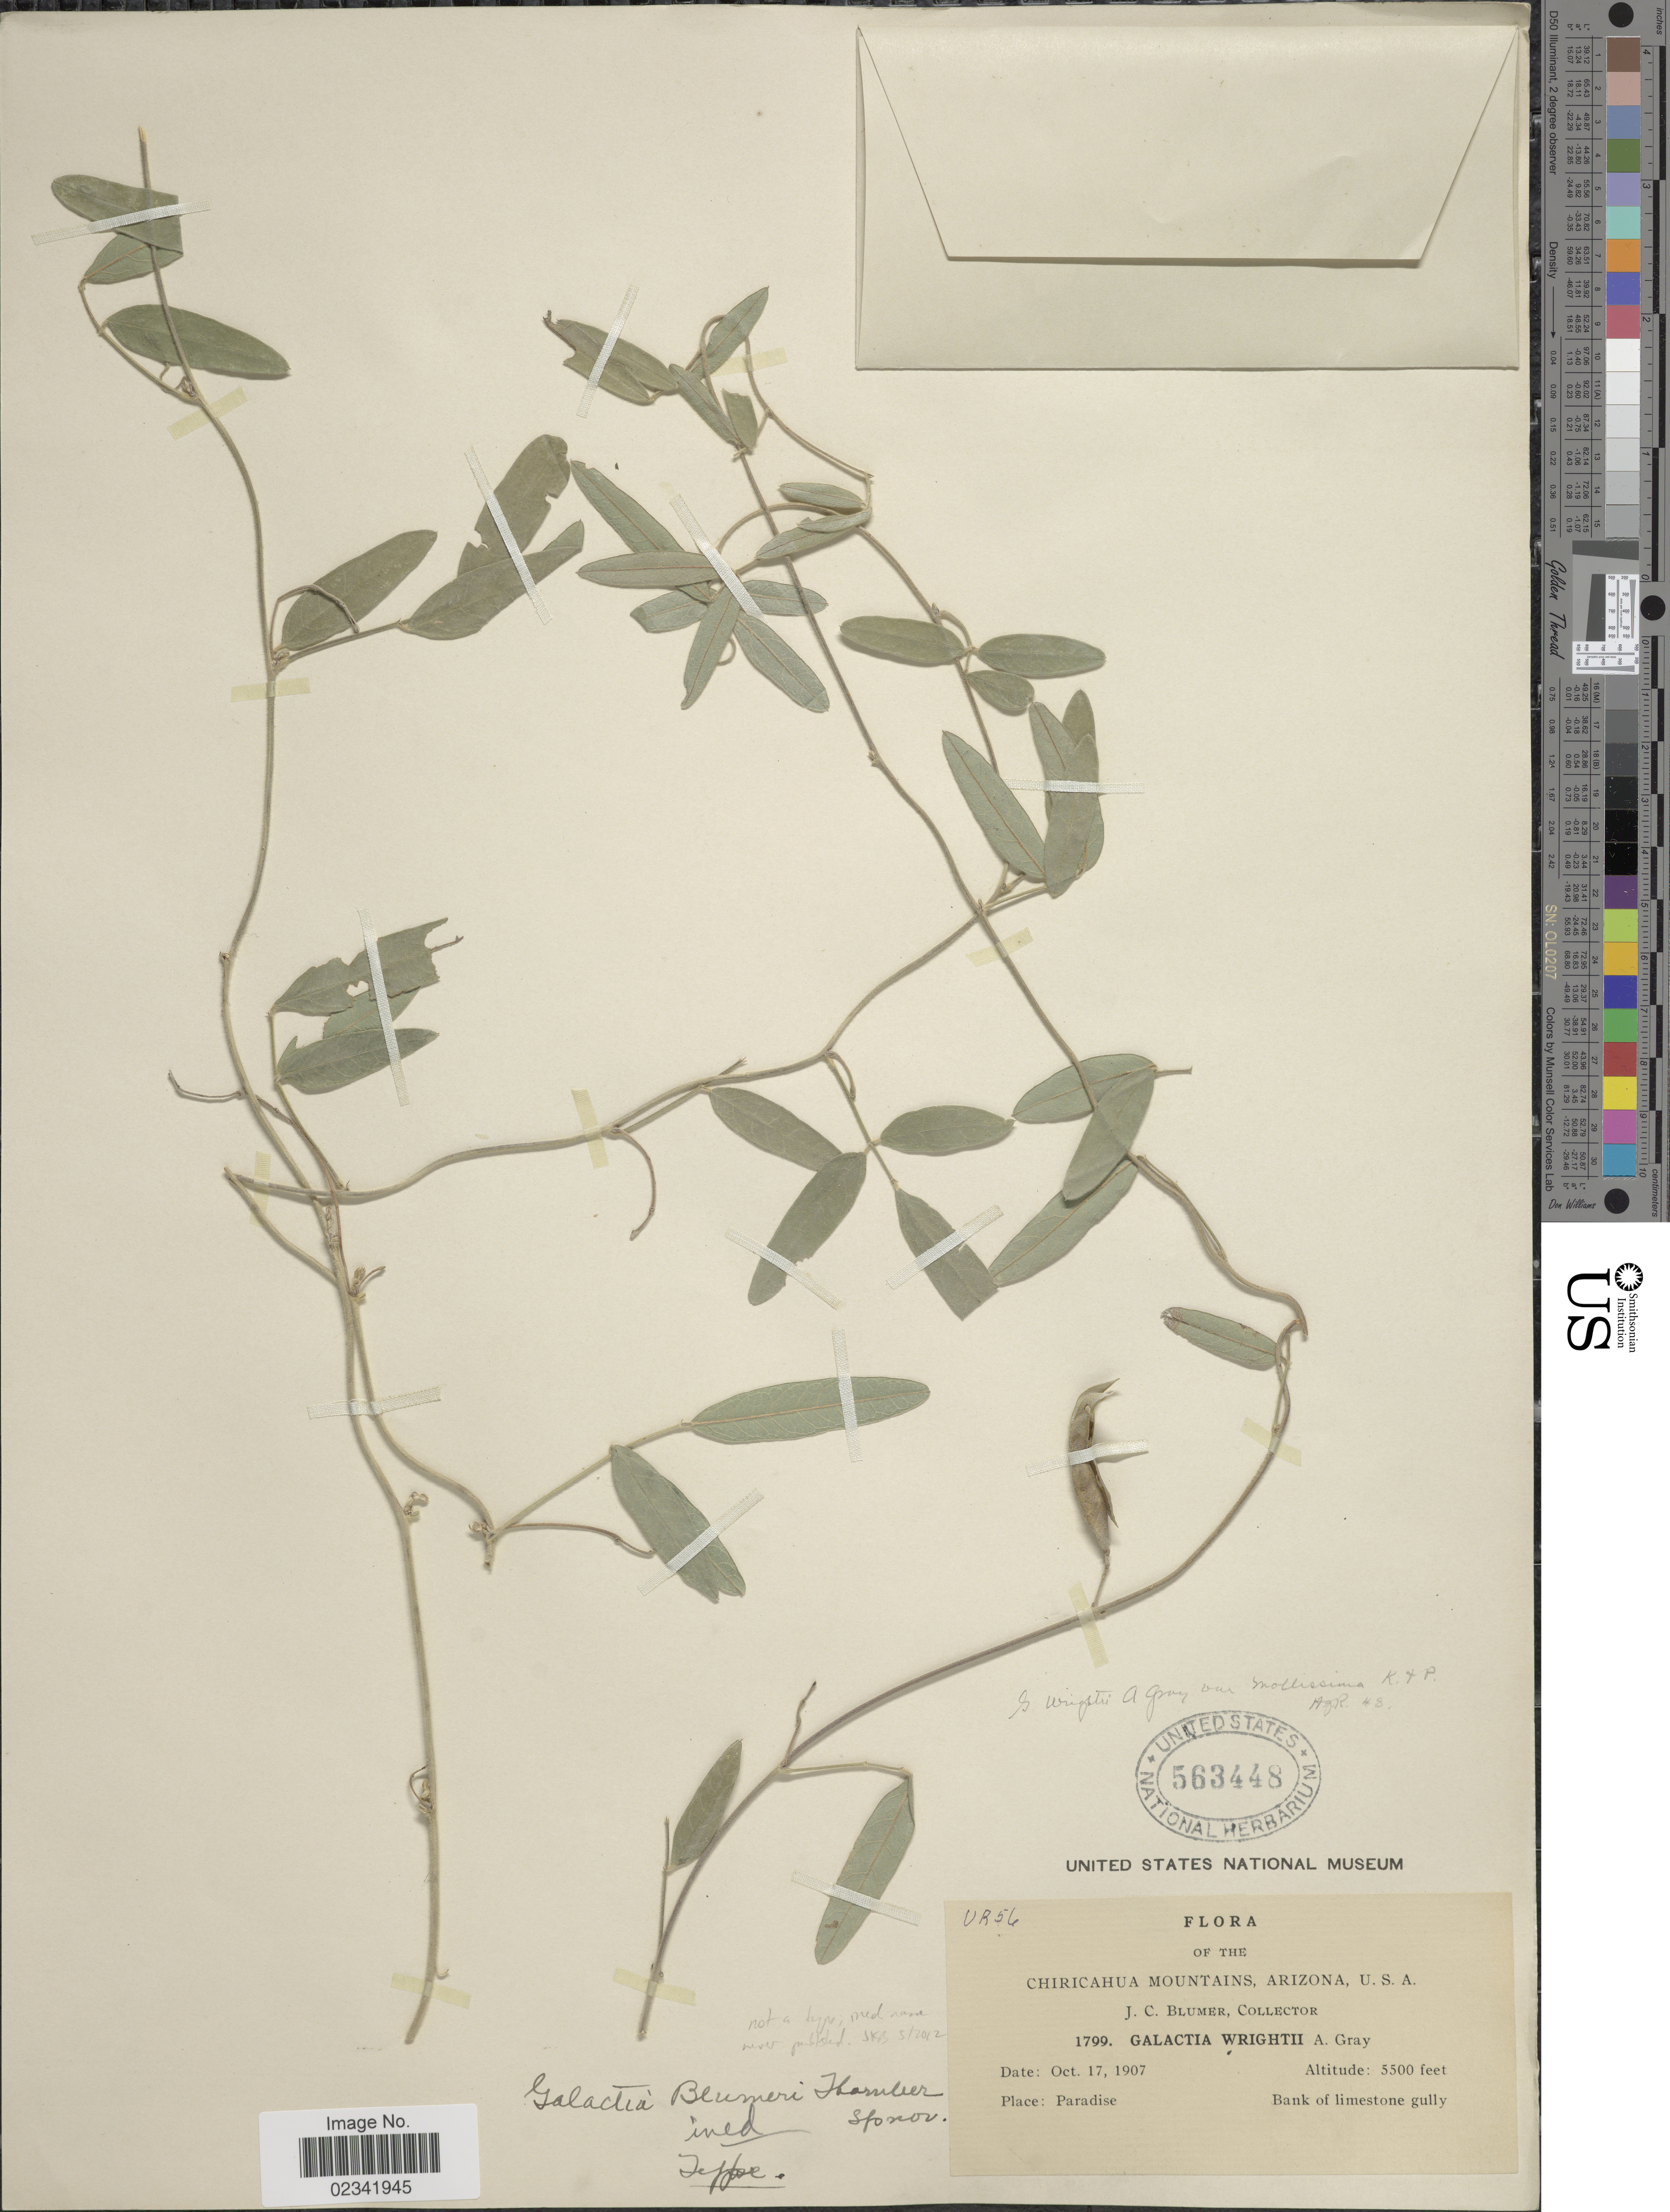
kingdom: Plantae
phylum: Tracheophyta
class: Magnoliopsida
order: Fabales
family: Fabaceae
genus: Galactia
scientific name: Galactia wrightii var. mollissima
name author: Kearney & Peebles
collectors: J. C. Blumer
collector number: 1799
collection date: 1907-10-17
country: United States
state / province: Arizona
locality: The Chiricahua Mountains, Arizona, Bank of limestone gully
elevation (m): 1676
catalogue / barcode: US 563448